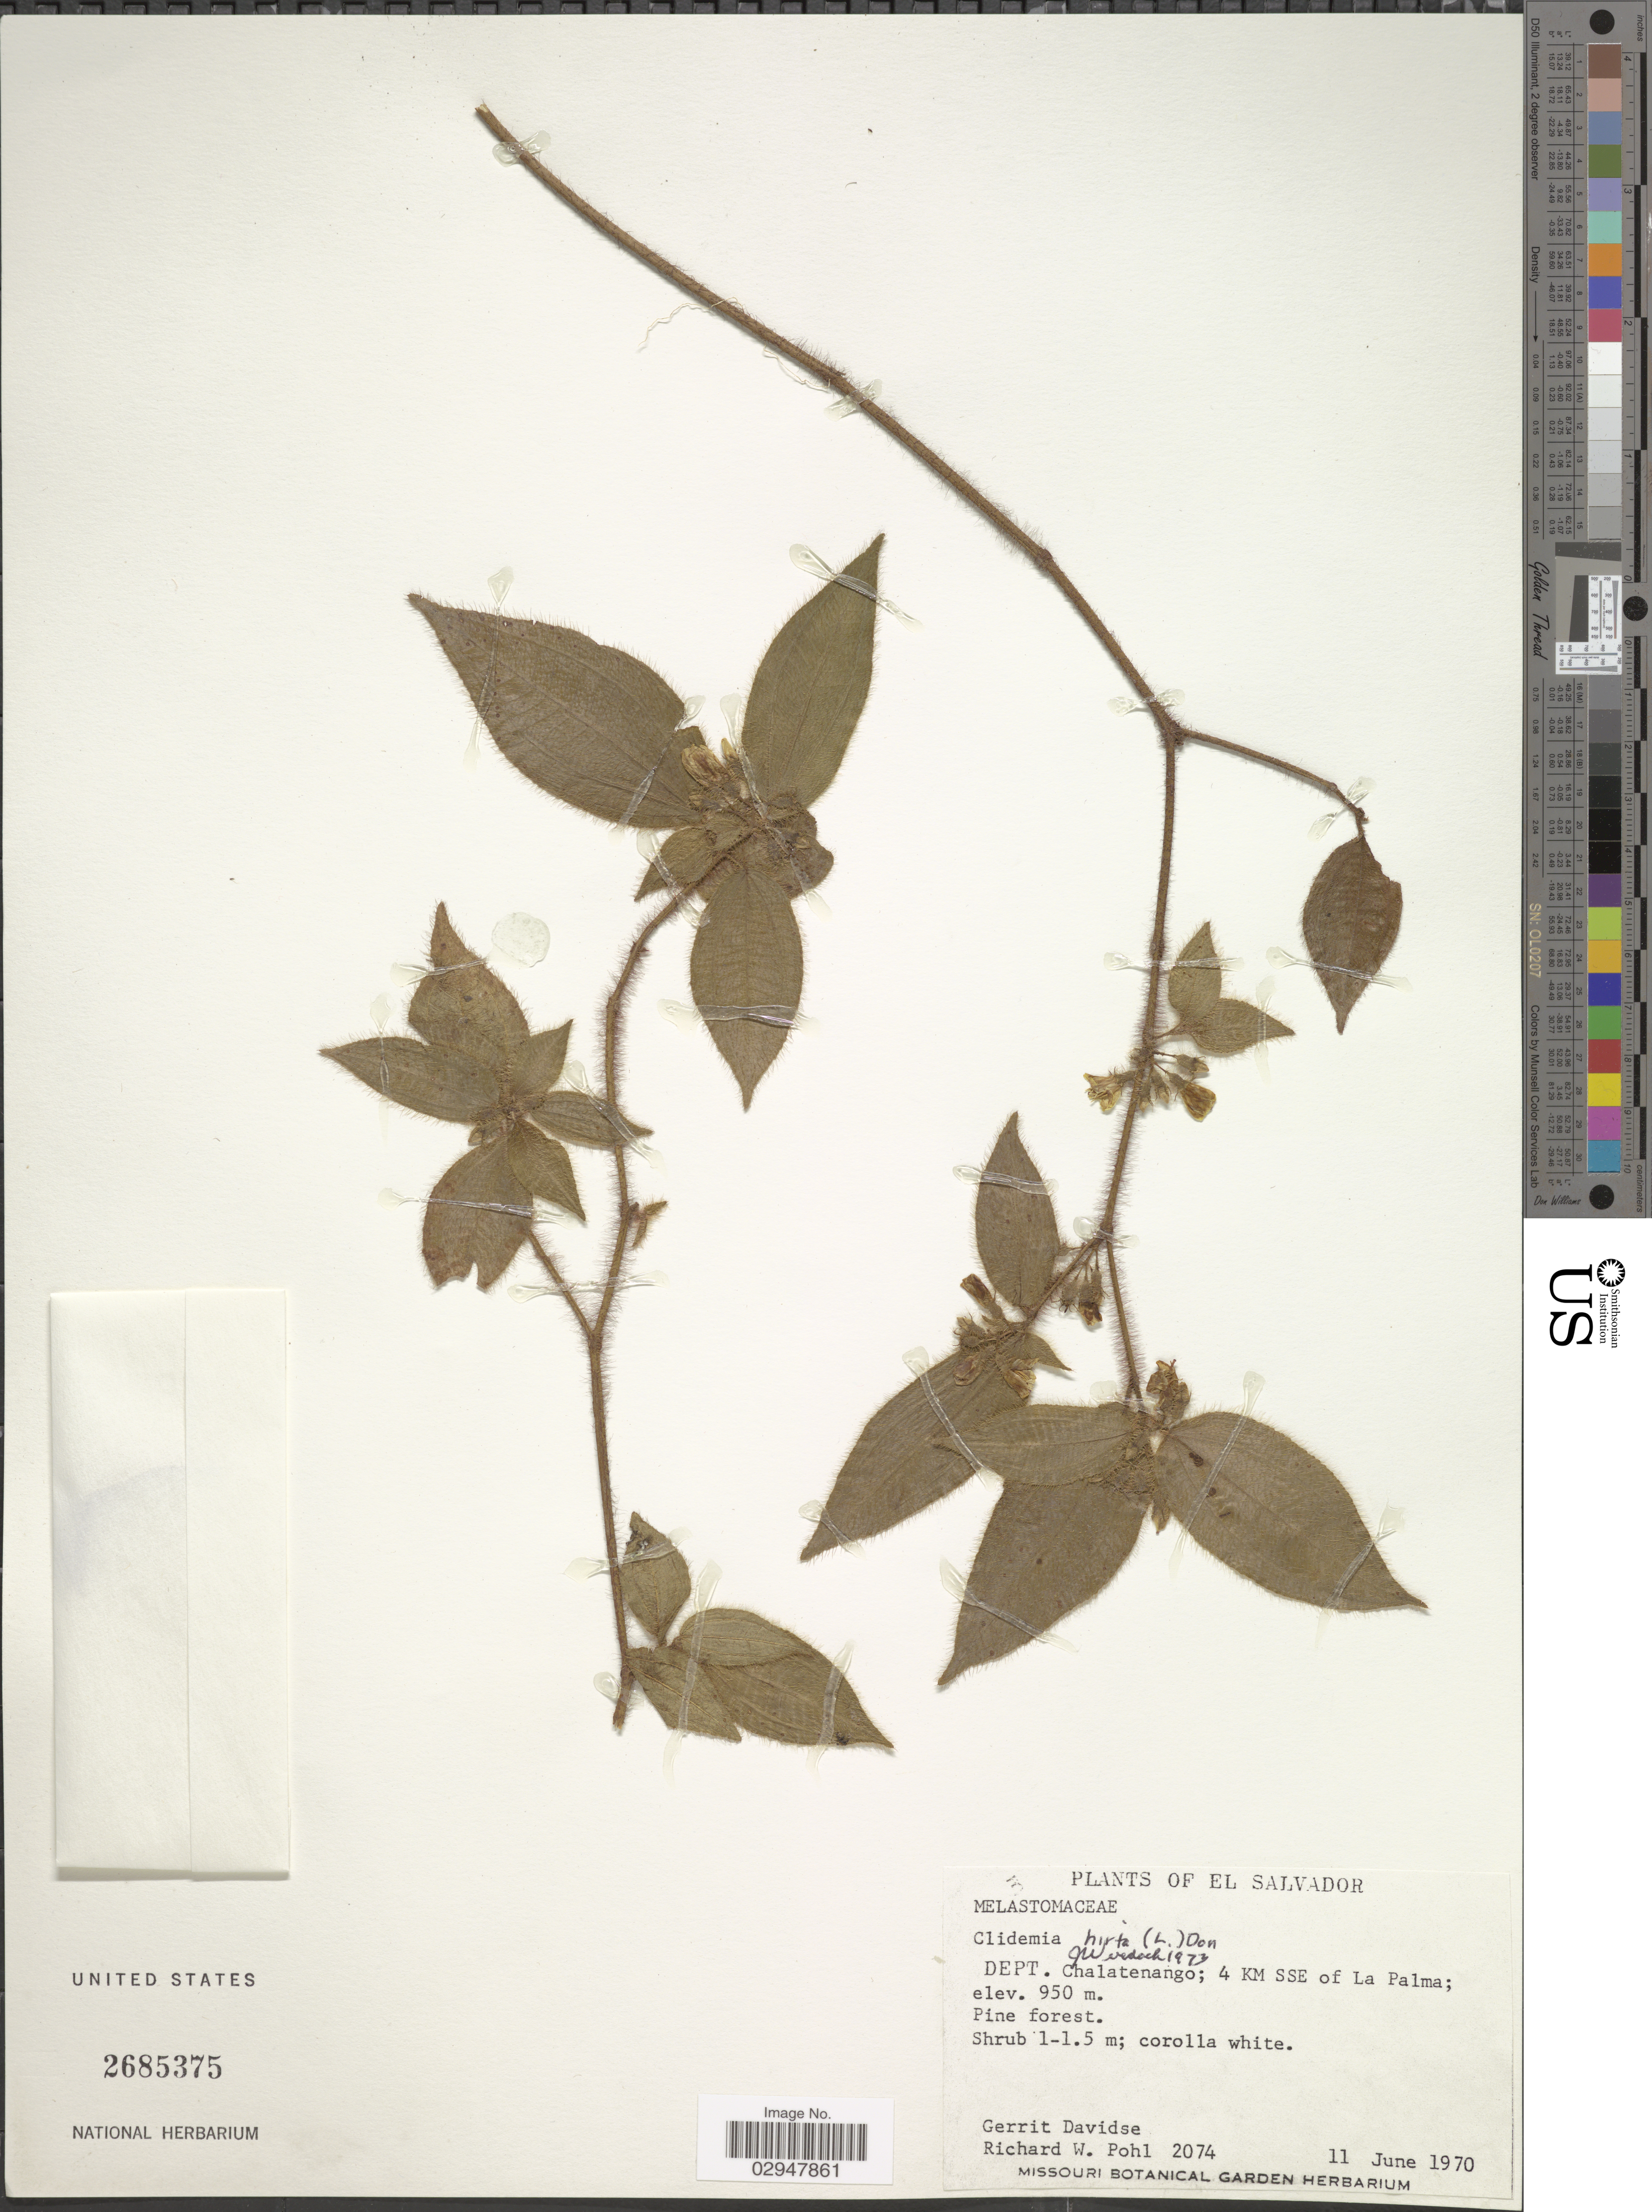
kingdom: Plantae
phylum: Tracheophyta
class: Magnoliopsida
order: Myrtales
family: Melastomataceae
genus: Miconia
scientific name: Miconia hirta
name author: Cogn.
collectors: G. Davidse & R. W. Pohl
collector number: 2074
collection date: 1970-06-11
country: El Salvador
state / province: Chalatenango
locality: Dept. Chalatenango; 4 Km SSE of La Palma.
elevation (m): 950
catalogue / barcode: US 2685375